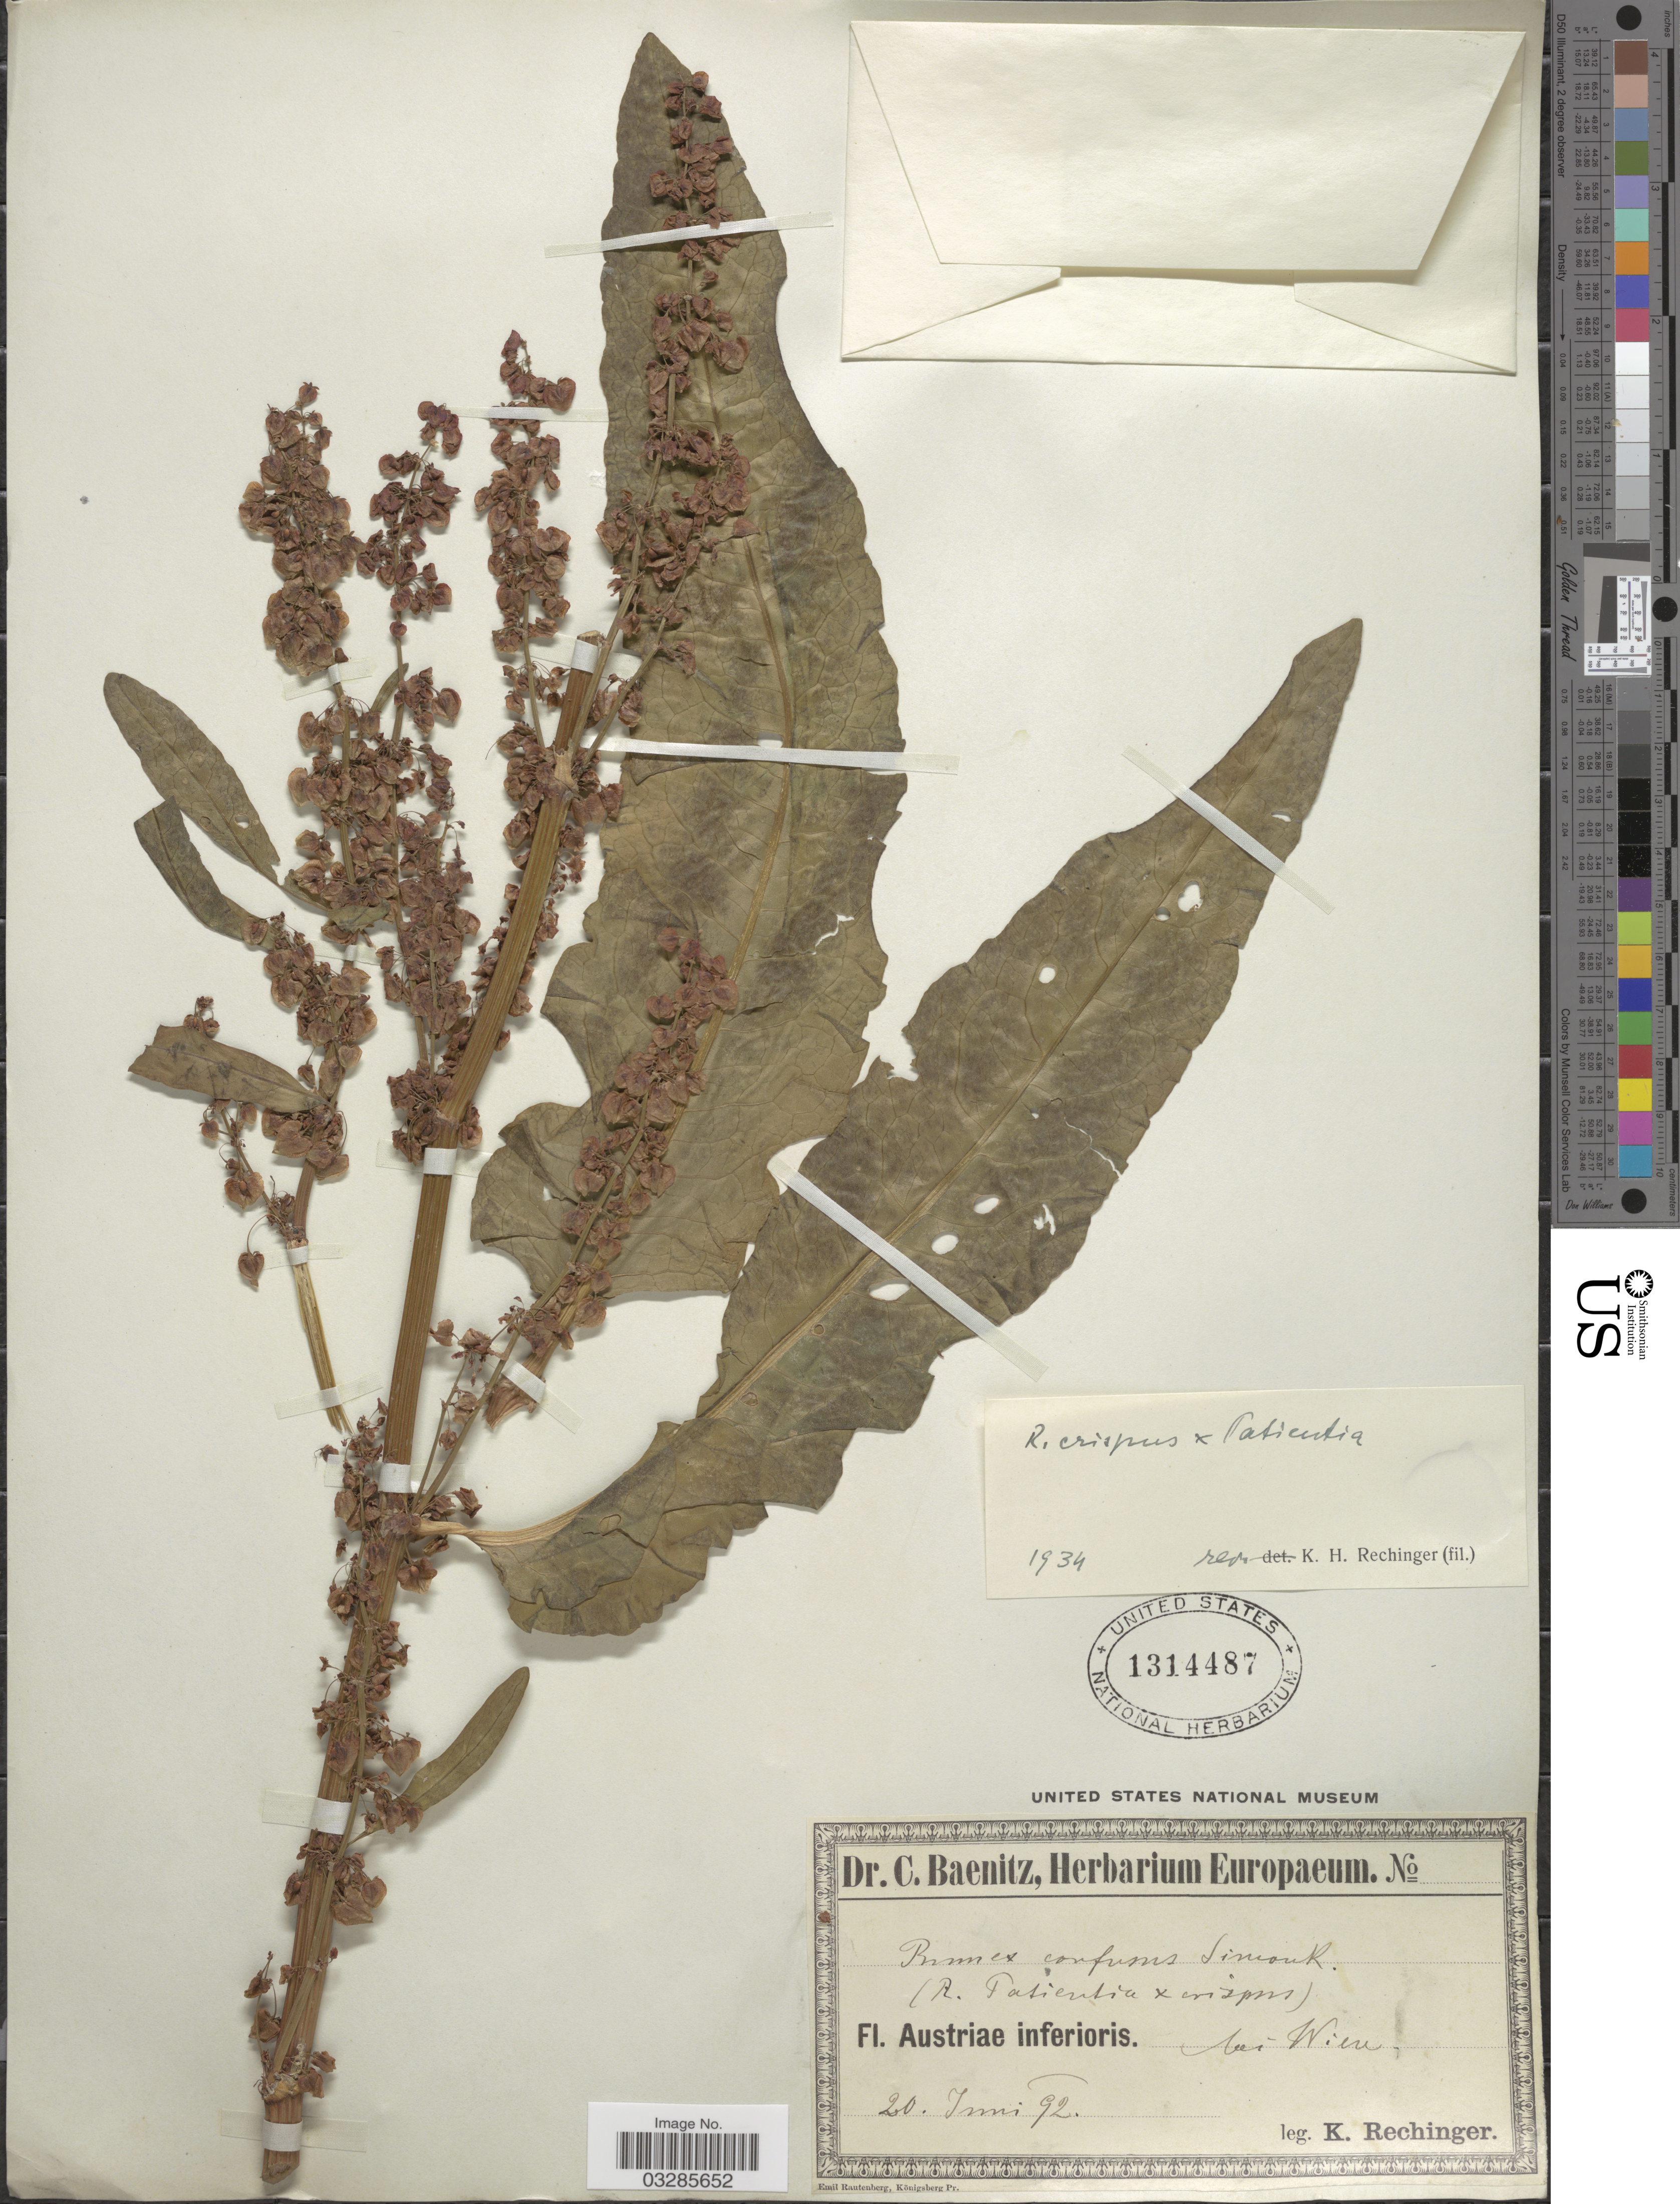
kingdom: Plantae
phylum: Tracheophyta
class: Magnoliopsida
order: Caryophyllales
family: Polygonaceae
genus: Rumex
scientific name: Rumex crispus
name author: L.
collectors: K. Rechinger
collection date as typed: Transcribed d/m/y: 20/6/92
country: Austria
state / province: Wien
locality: Austriae inferioris bei Wien.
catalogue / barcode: US 1314487